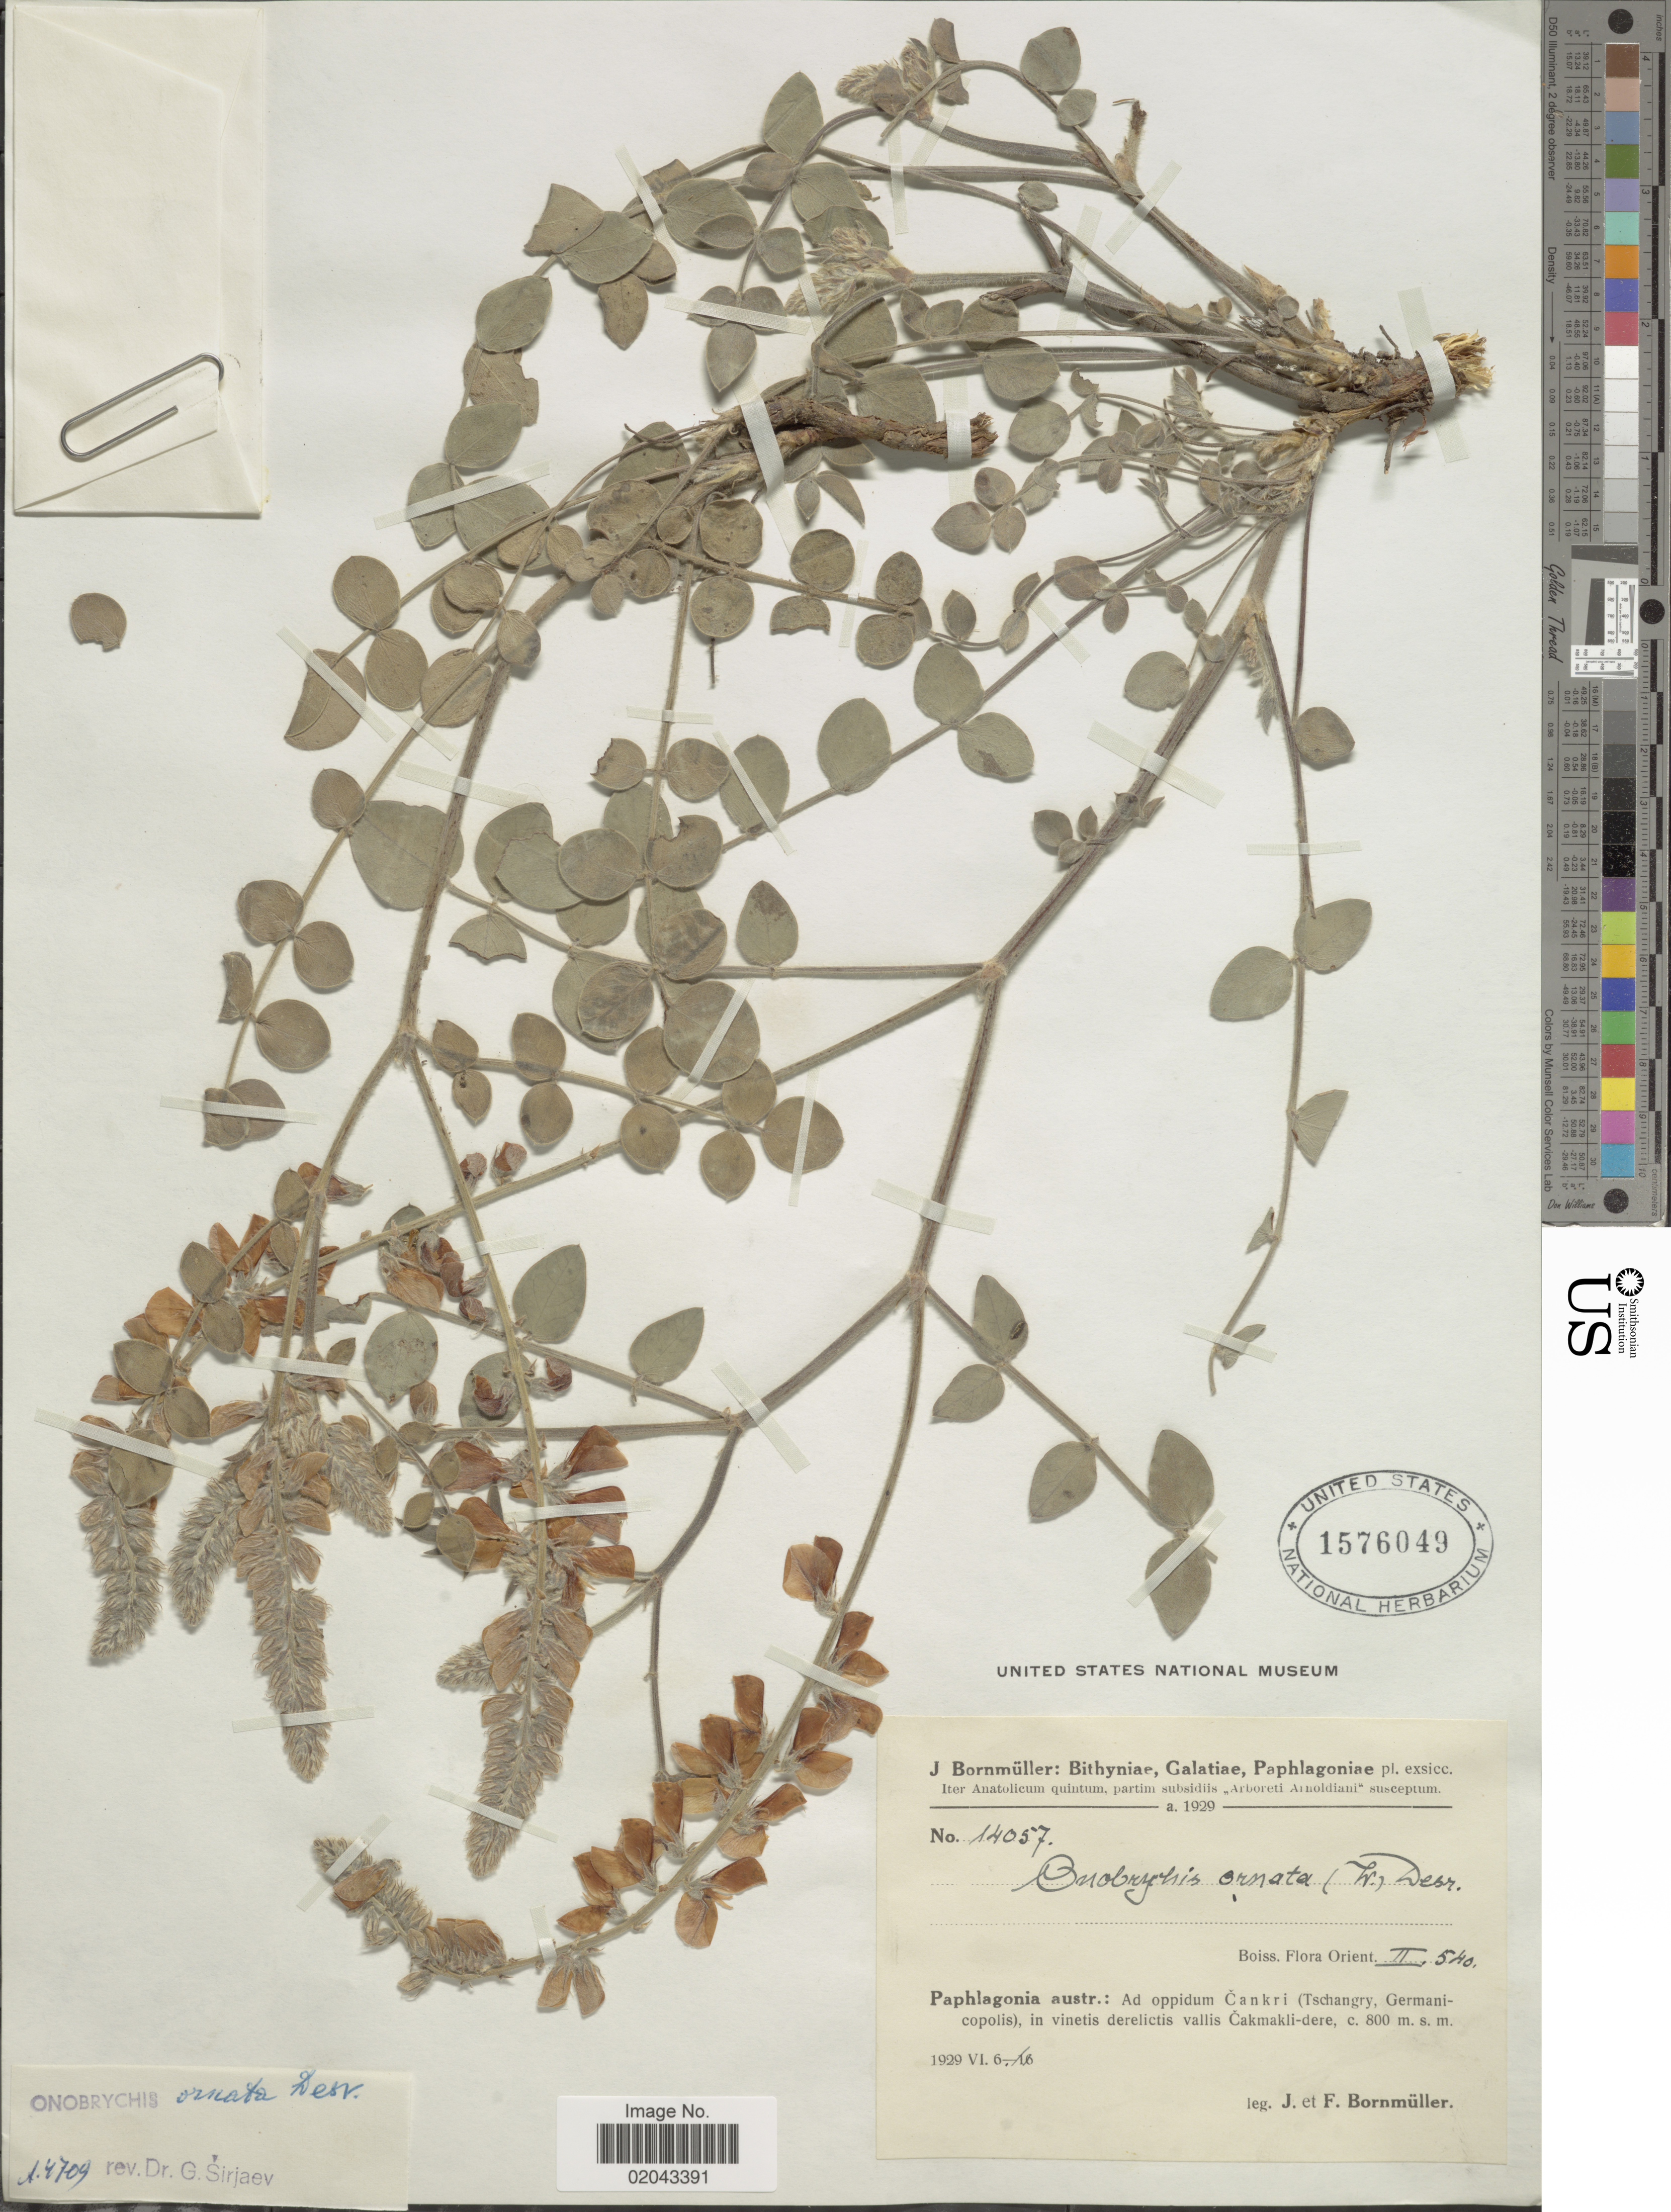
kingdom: Plantae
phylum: Tracheophyta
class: Magnoliopsida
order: Fabales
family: Fabaceae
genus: Onobrychis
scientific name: Onobrychis ornata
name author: Desv.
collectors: J. Bornmüller & F. Bornmüller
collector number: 14057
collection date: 1929-06-06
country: Turkey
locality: Paphlagonia austr.: Ad oppidum Cankri (Tschangry, Germanicopolis) in vinetis derelictis vallis Cakmakli-dere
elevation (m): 800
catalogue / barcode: US 1576049